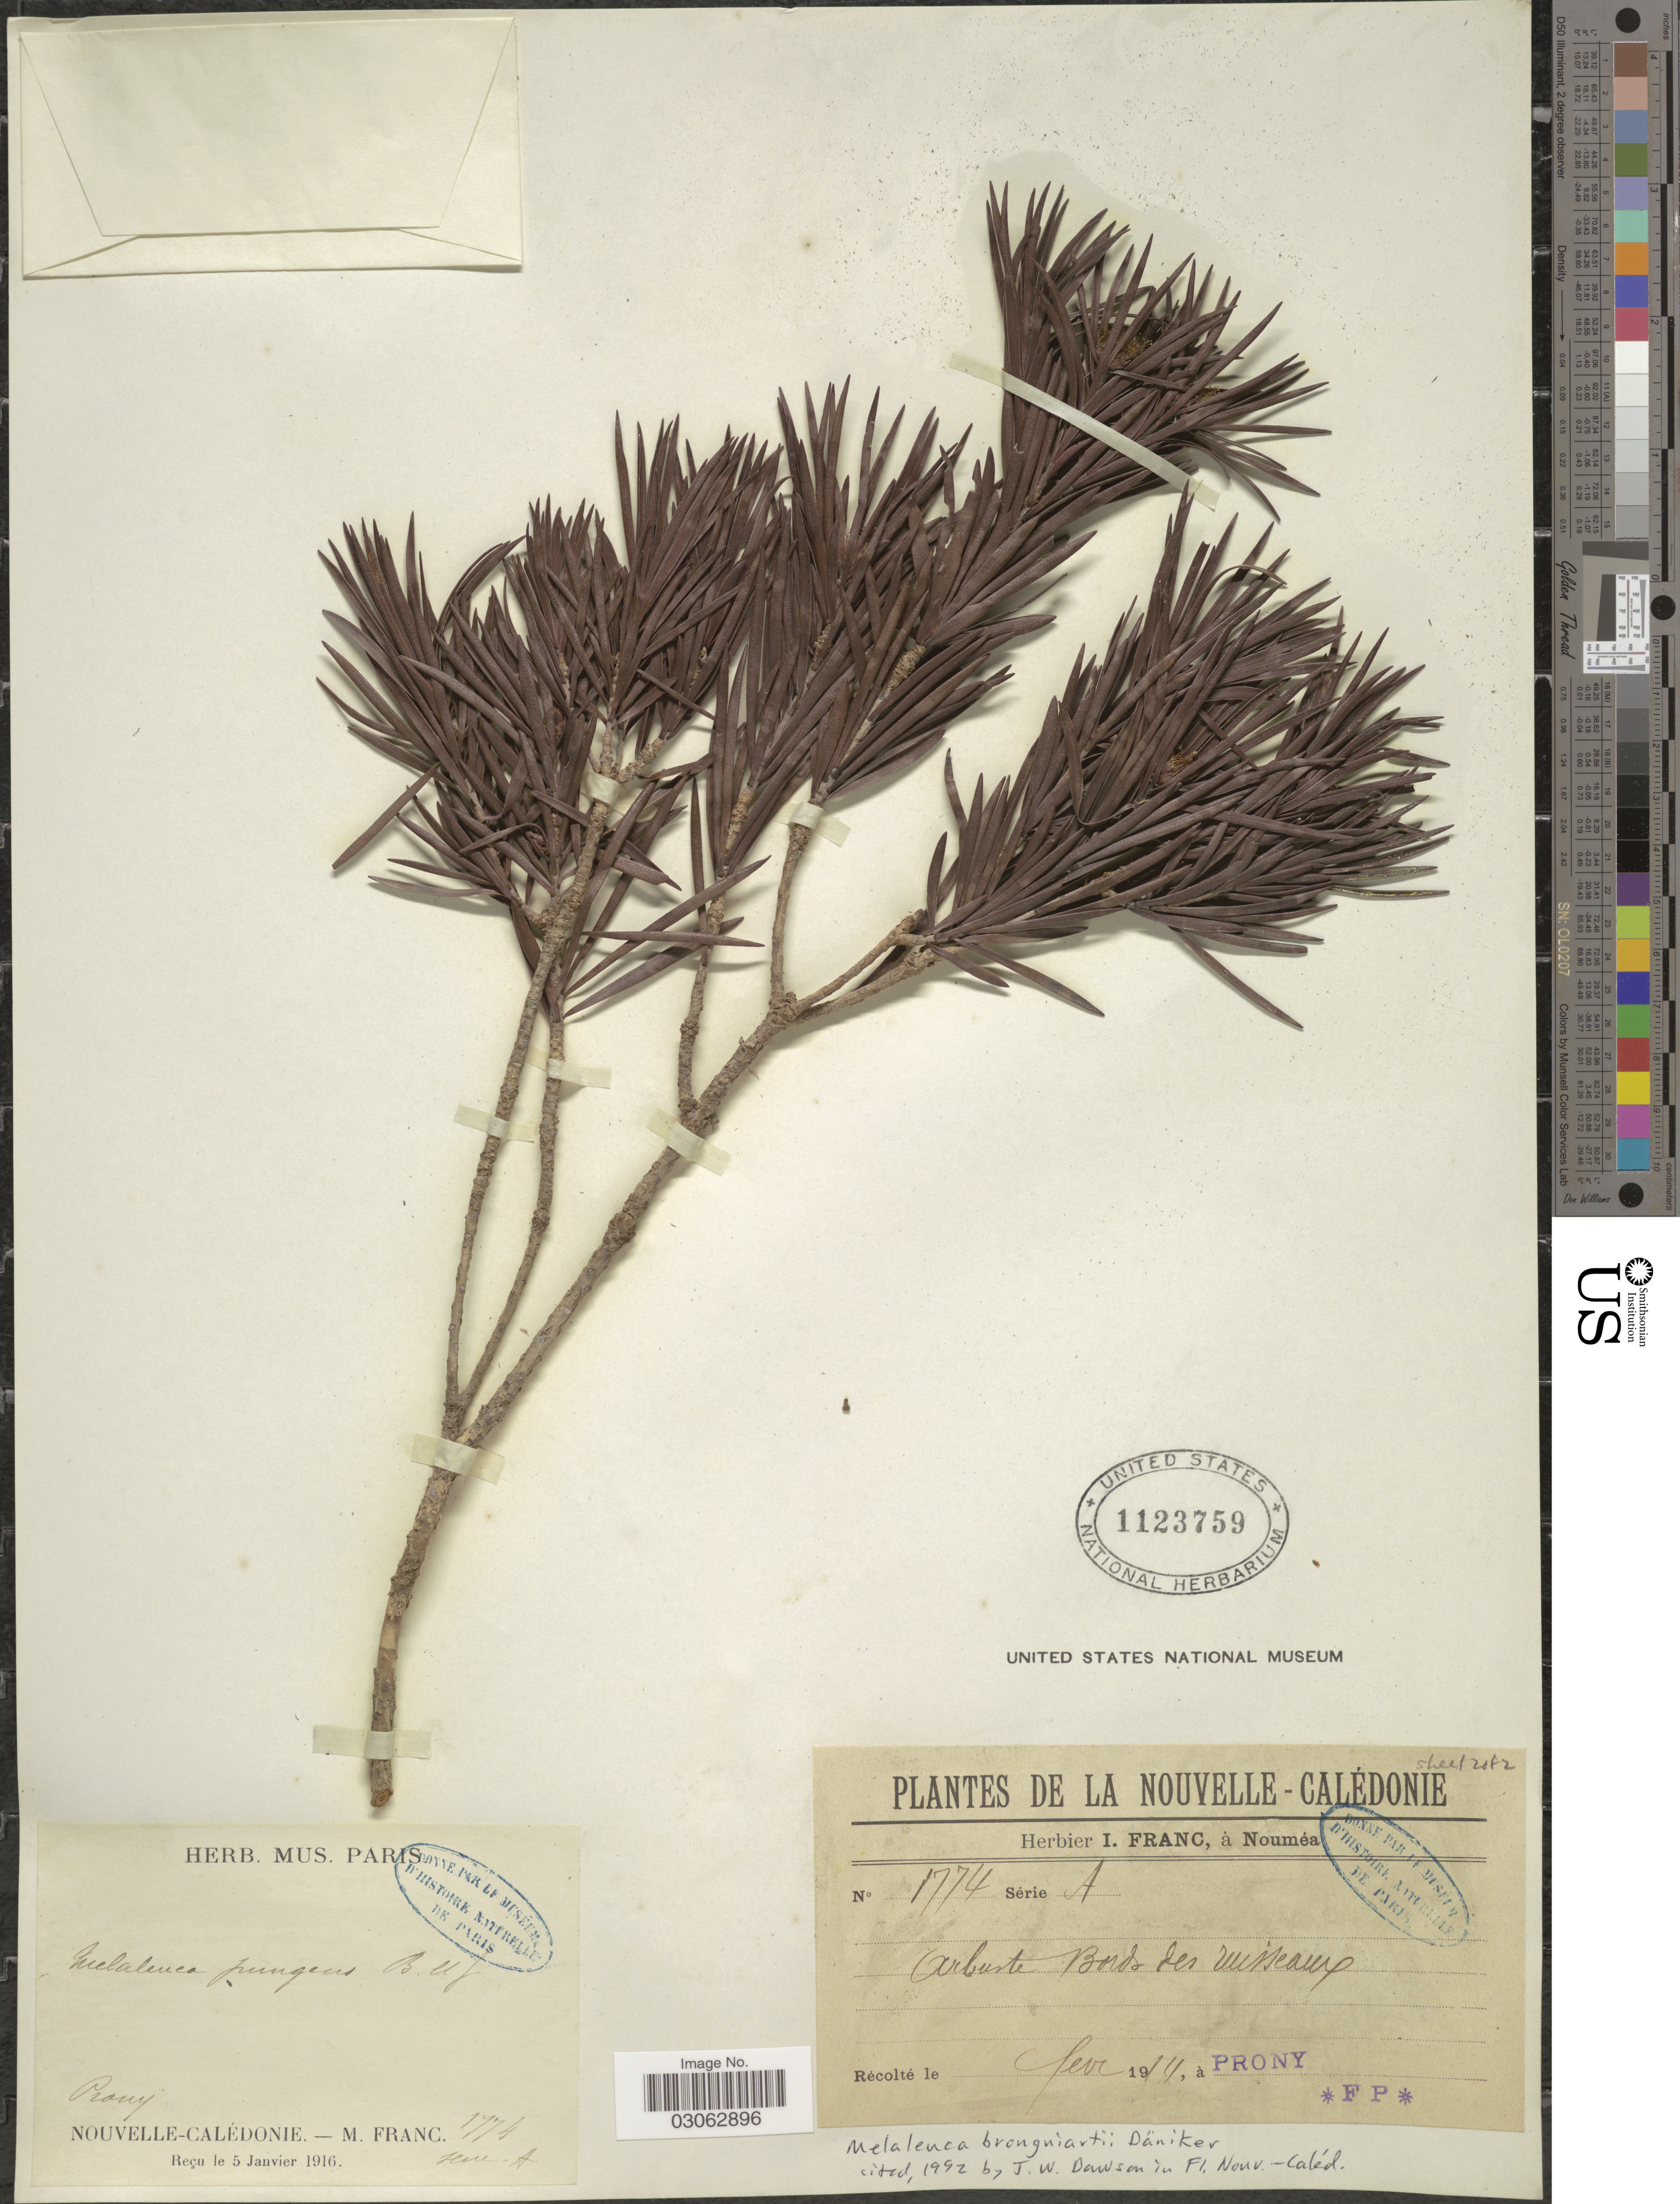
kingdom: Plantae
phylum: Tracheophyta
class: Magnoliopsida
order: Myrtales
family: Myrtaceae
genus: Melaleuca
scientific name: Melaleuca brongniartii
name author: F. Muell.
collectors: M. Franc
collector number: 1774 A?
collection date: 1914-02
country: New Caledonia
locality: Bords des ruisseaux, à Prony.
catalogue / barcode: US 1123759